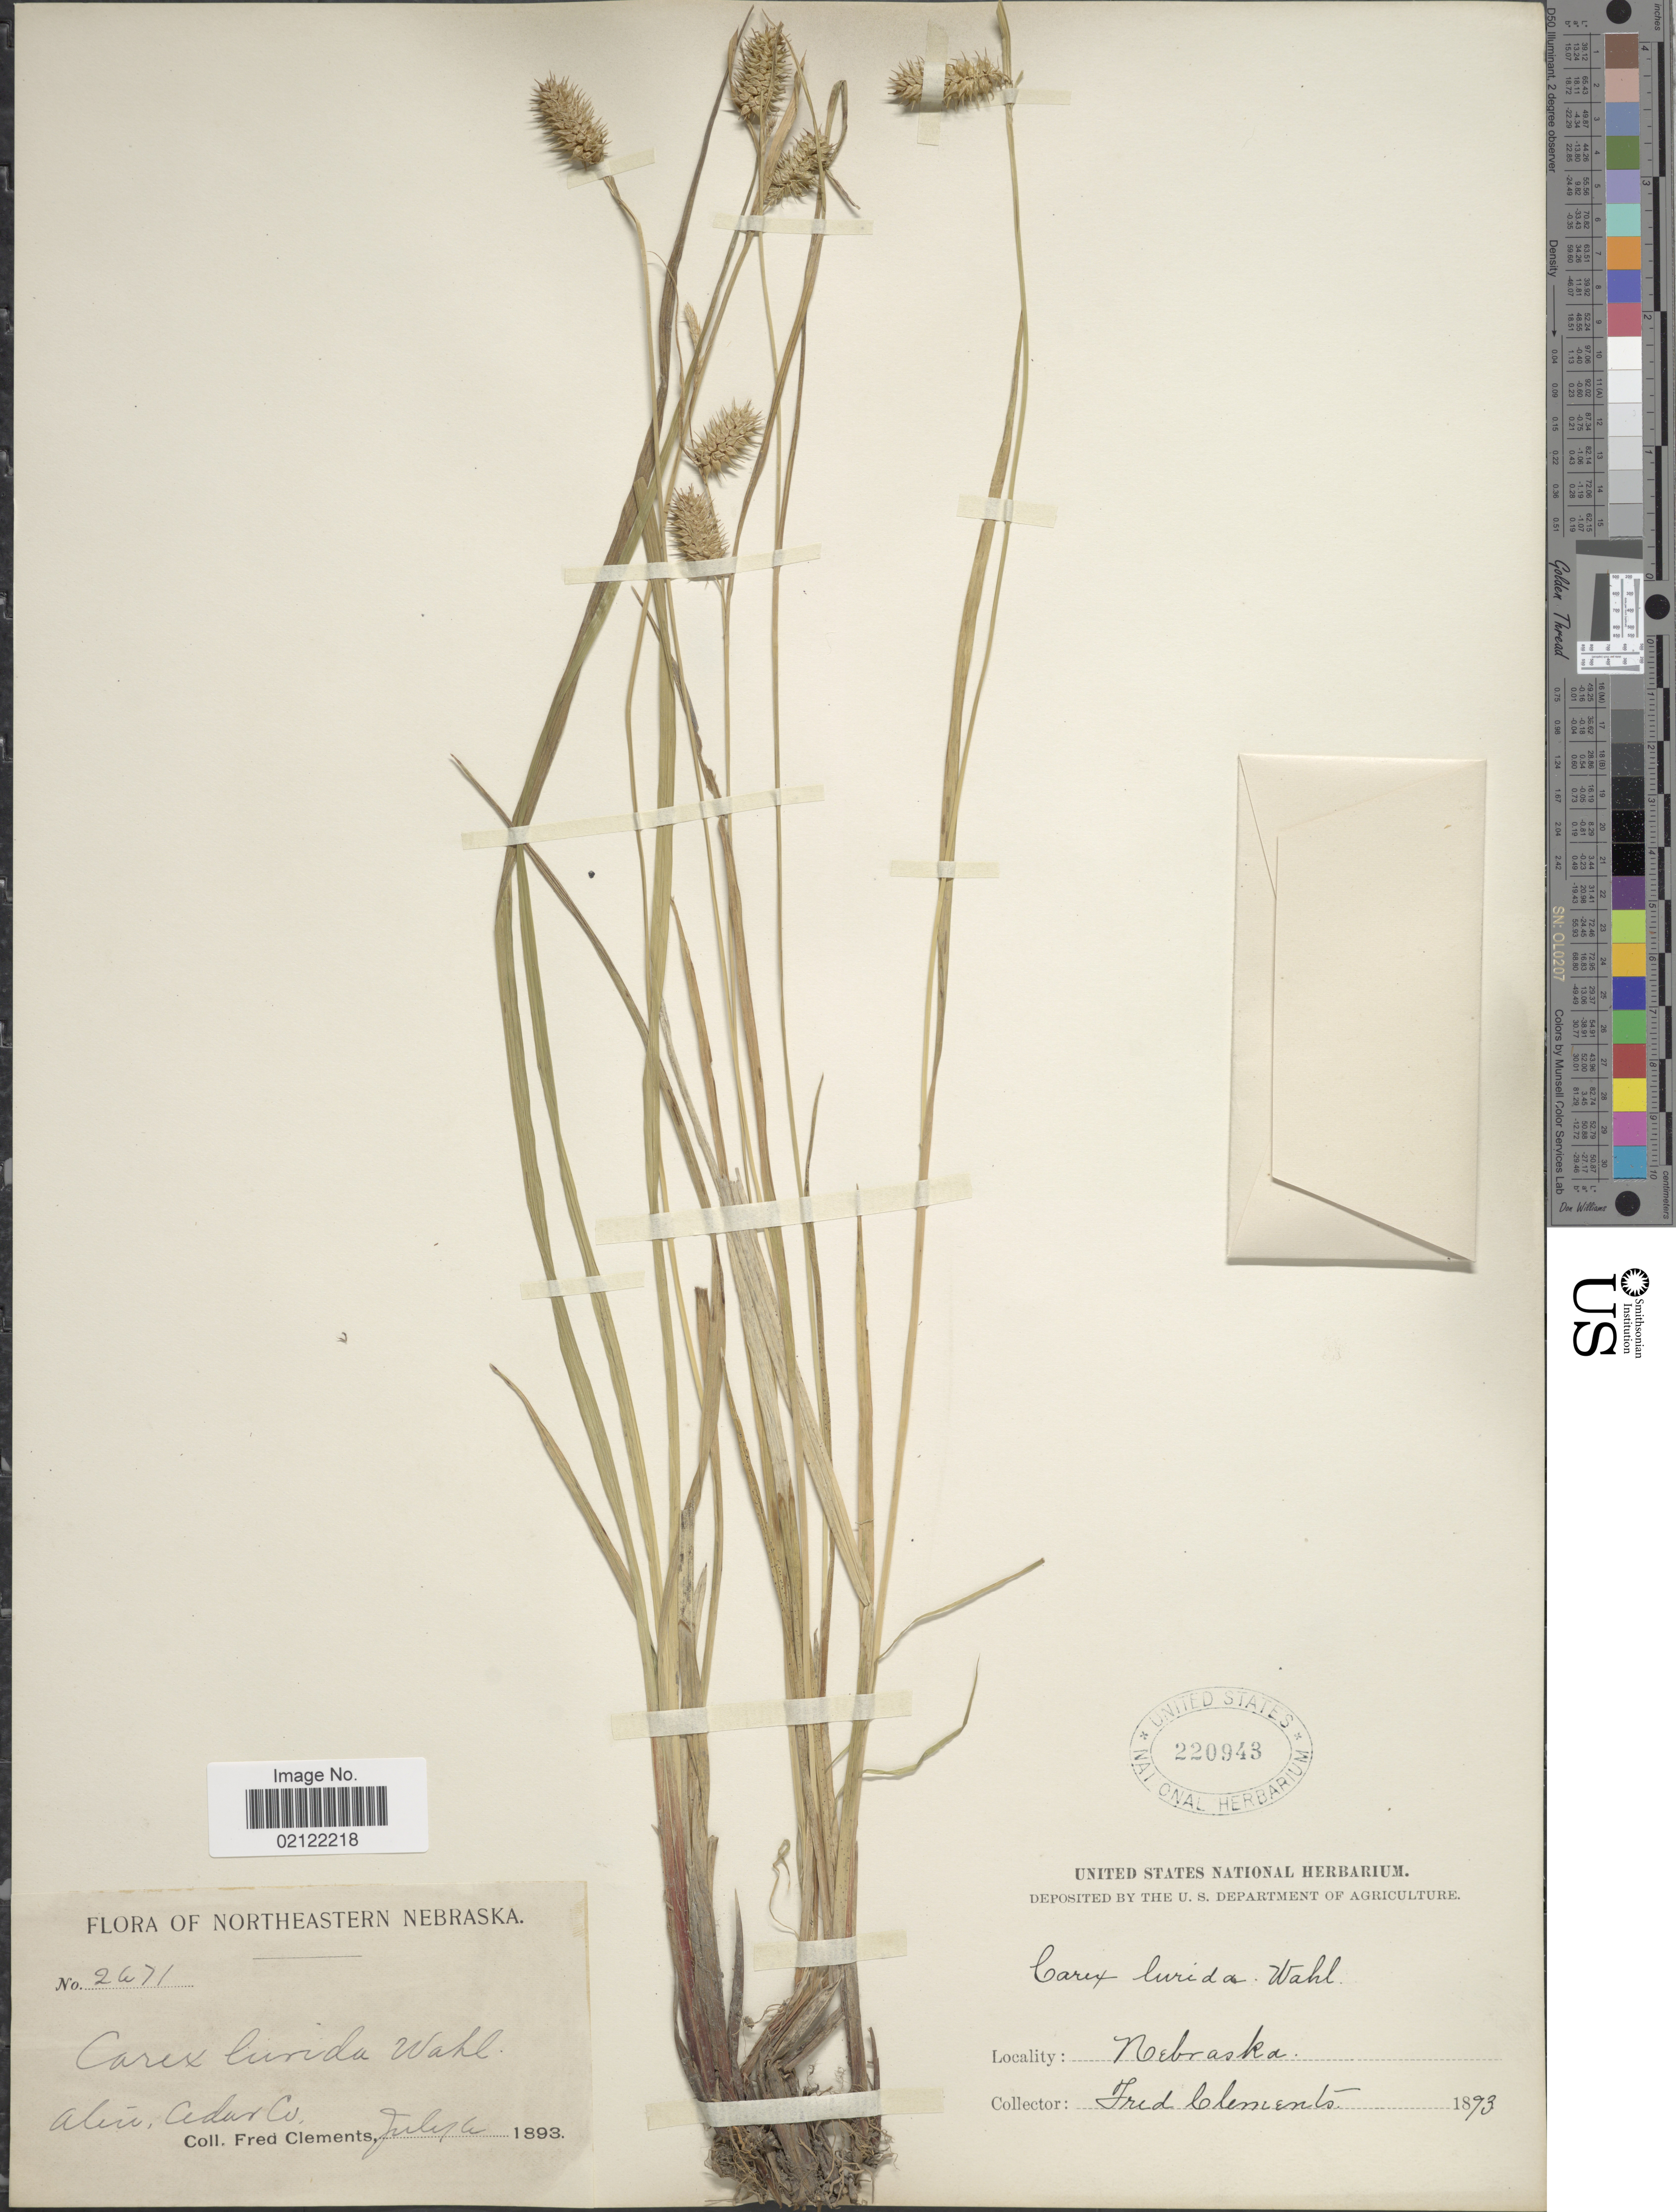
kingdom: Plantae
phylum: Tracheophyta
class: Liliopsida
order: Poales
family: Cyperaceae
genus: Carex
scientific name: Carex lurida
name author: Wahlenb.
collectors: F. Clements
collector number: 2671*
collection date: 1893-07-06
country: United States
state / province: Nebraska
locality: Northeastern Nebraska. Aten, Cedar Co.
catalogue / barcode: US 220943